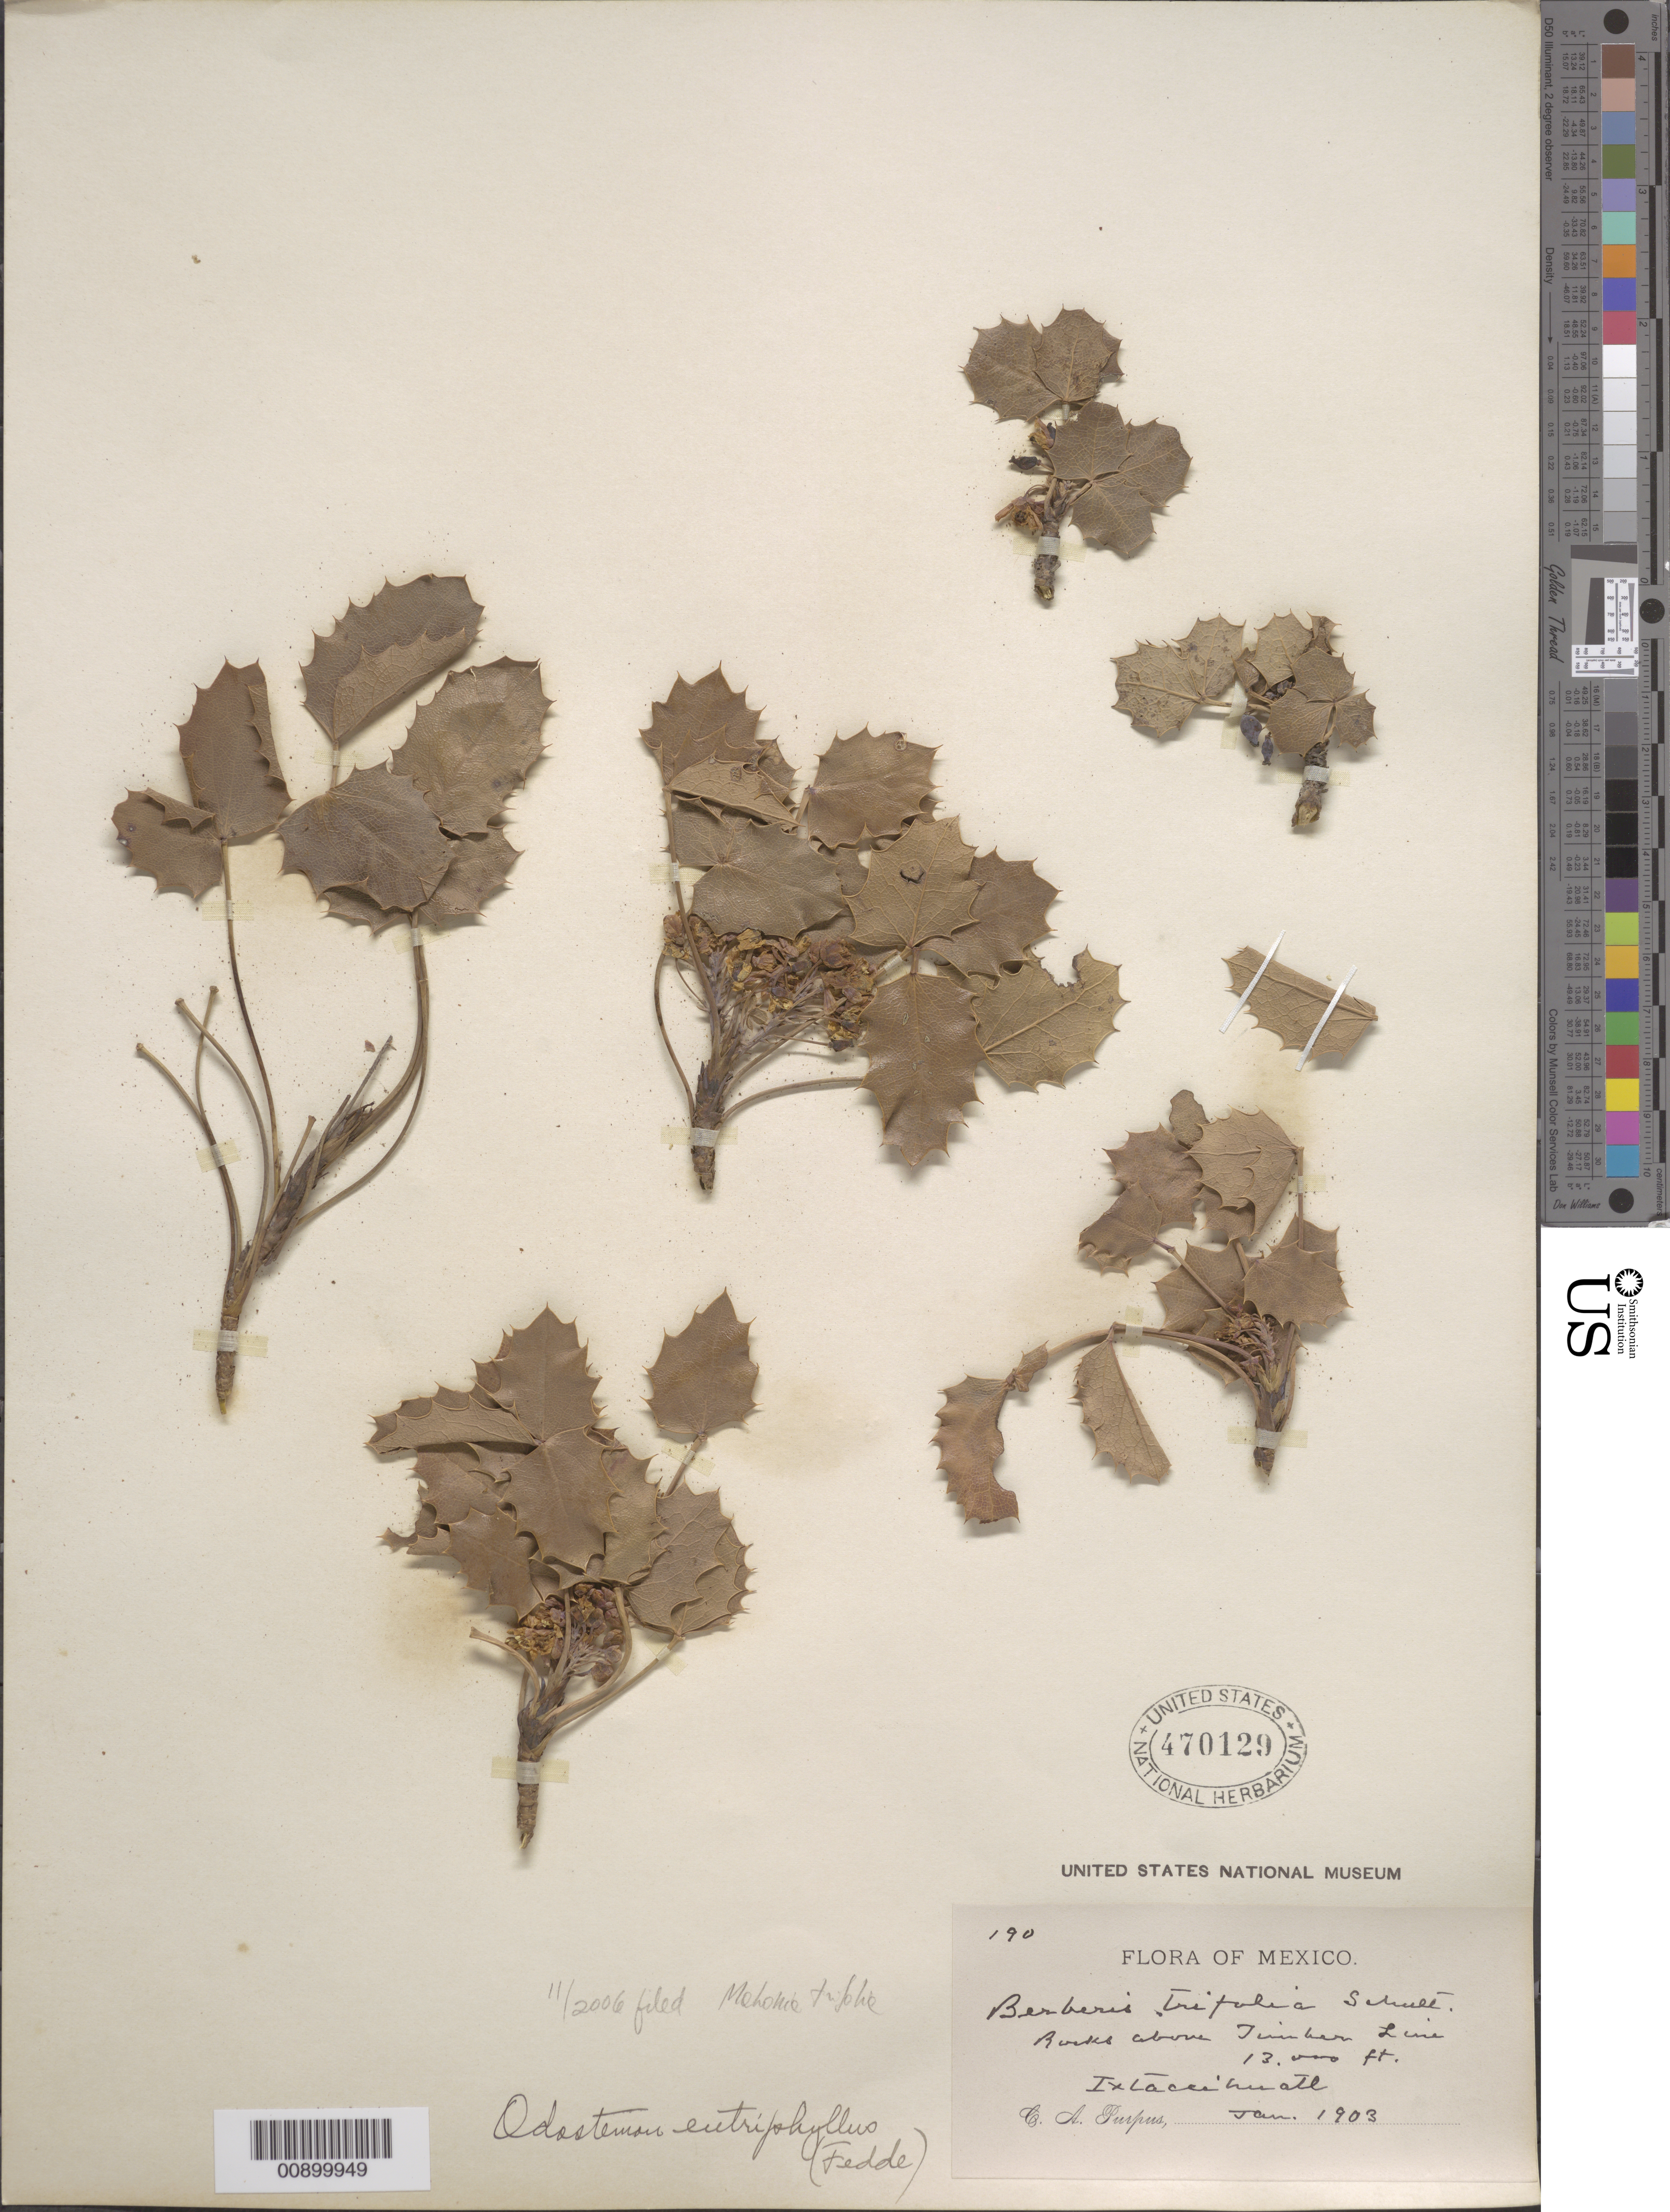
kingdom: Plantae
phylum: Tracheophyta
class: Magnoliopsida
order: Ranunculales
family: Berberidaceae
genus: Mahonia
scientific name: Mahonia trifolia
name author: Cham. & Schult.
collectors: C. A. Purpus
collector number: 190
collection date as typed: Jan 1903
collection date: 1903-01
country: Mexico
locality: Ixtaccihuatl.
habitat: Rocks above timber line.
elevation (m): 3962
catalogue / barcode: US 470129